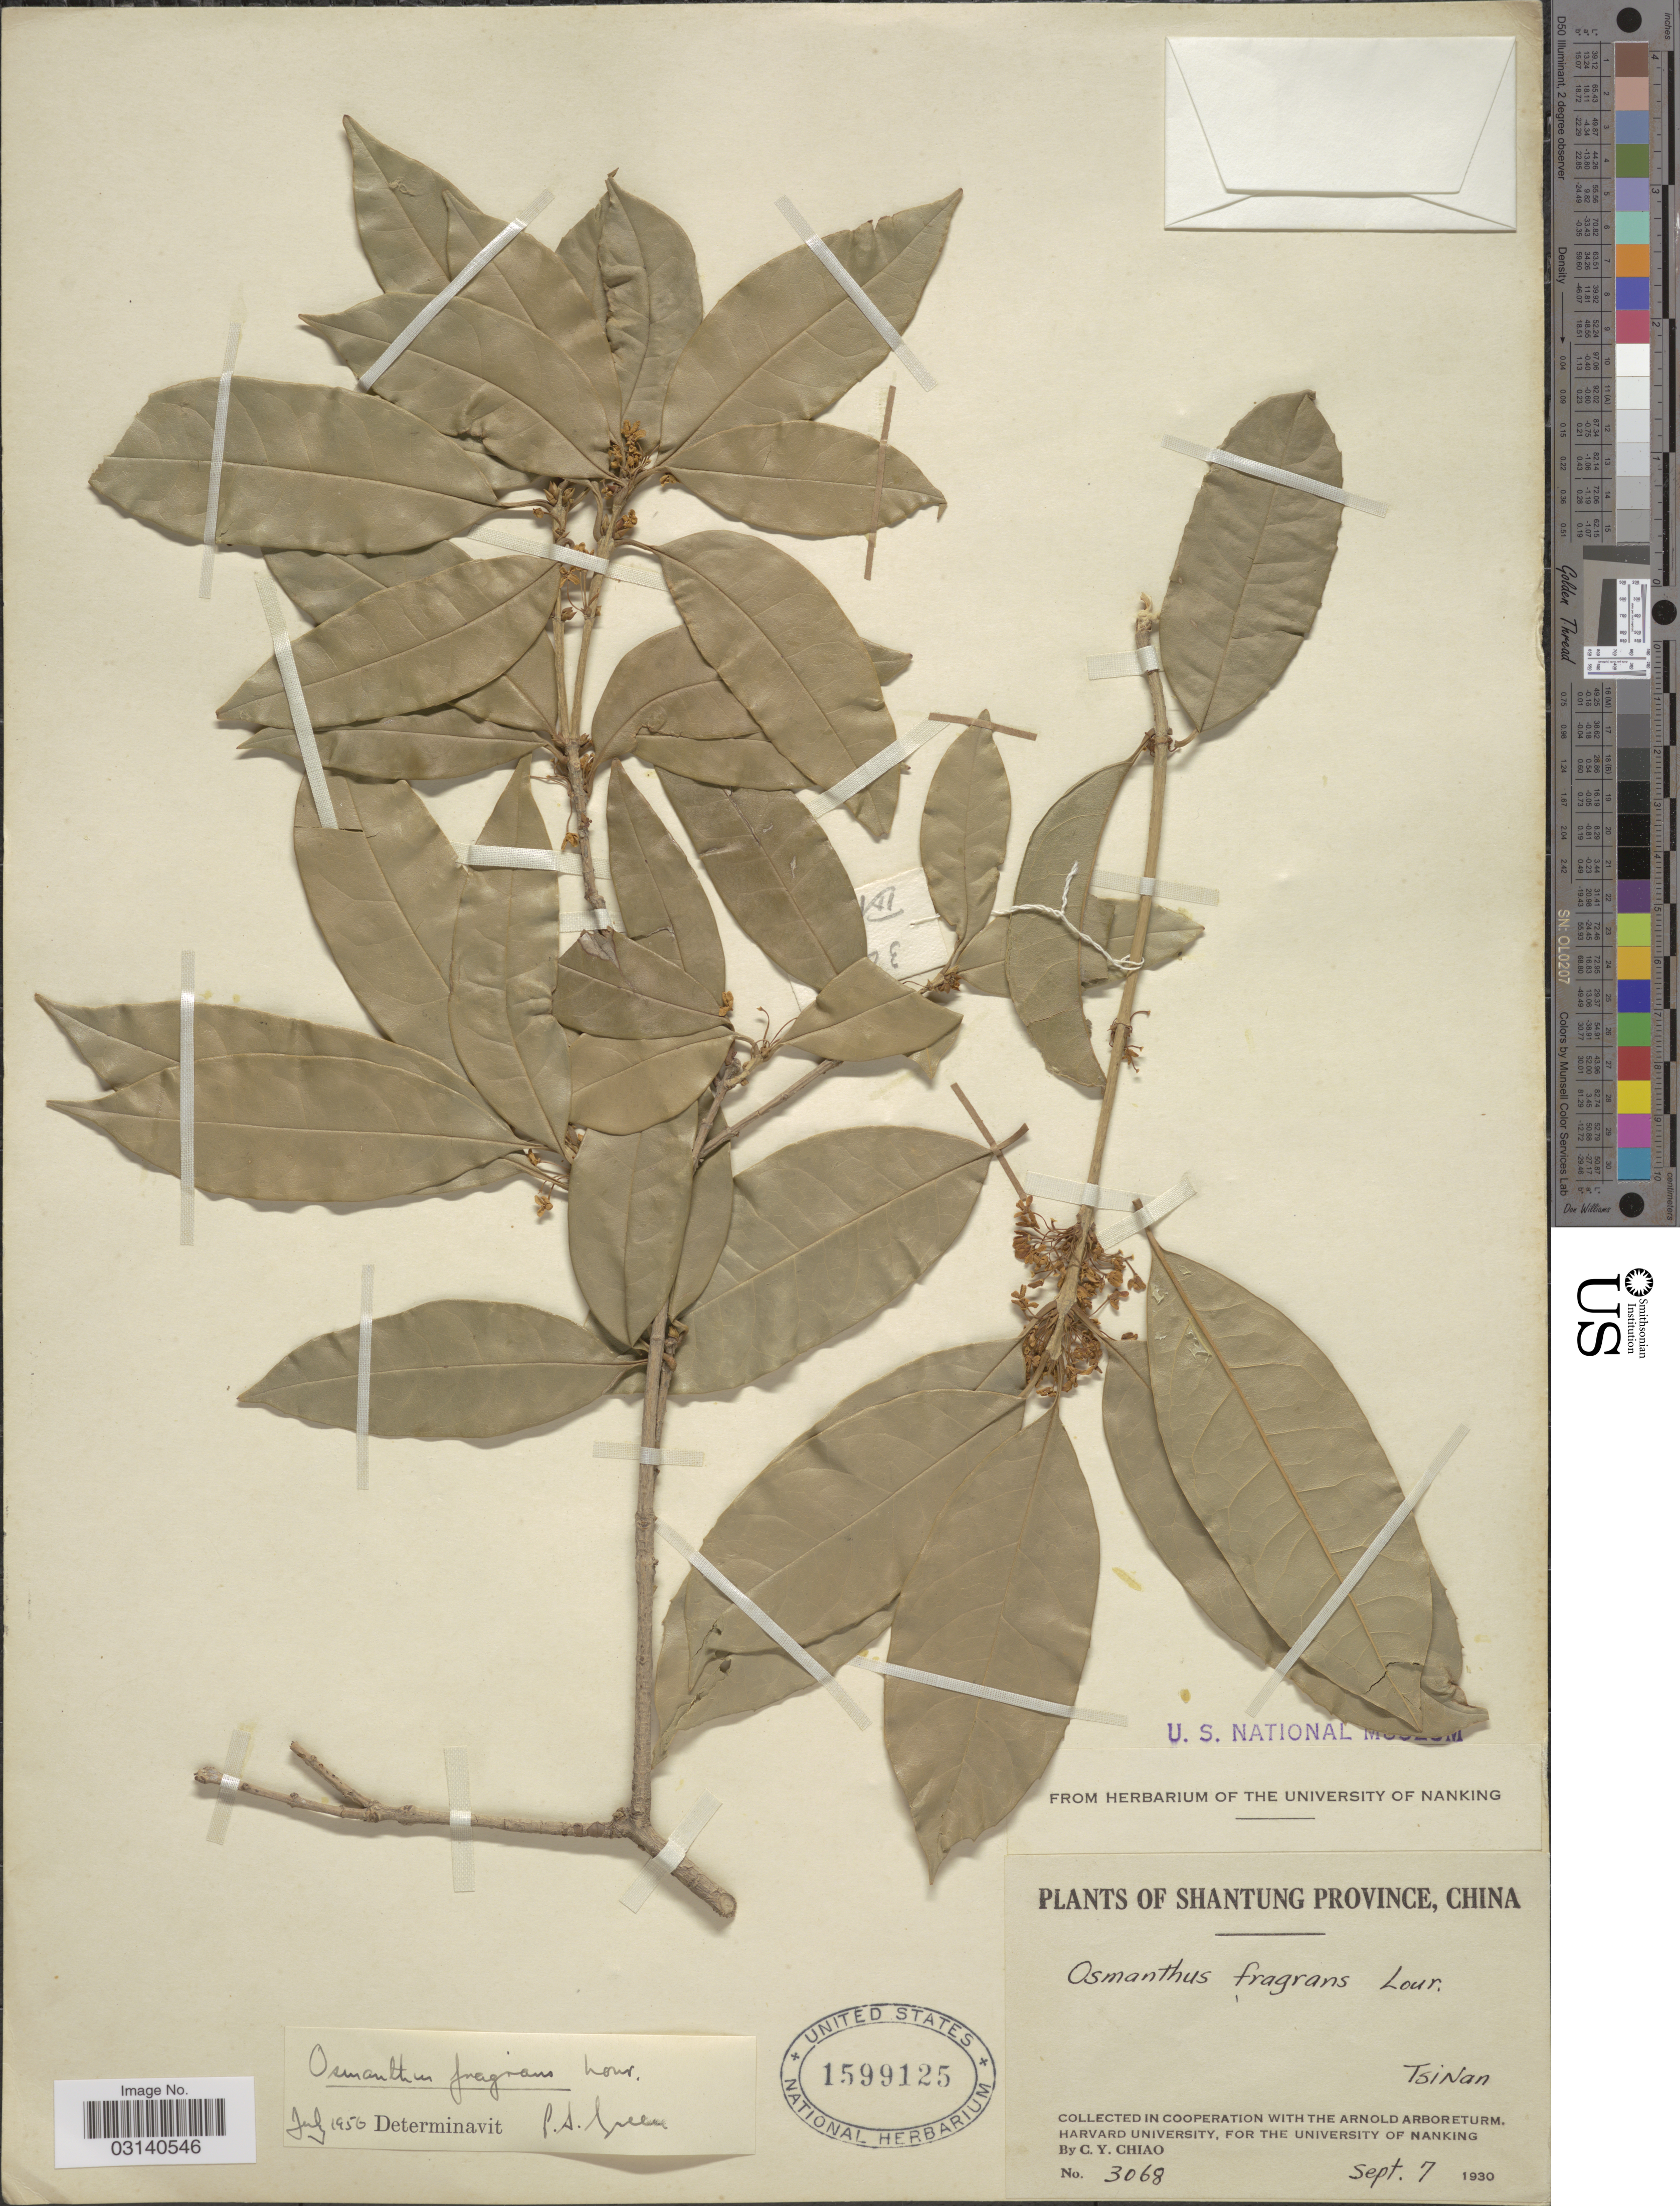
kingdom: Plantae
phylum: Tracheophyta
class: Magnoliopsida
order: Lamiales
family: Oleaceae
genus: Osmanthus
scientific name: Osmanthus fragrans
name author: Lour.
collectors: C. Y. Chiao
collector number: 3068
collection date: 1930-09-07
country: China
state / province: Shandong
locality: Shantung Province, China, Tsinan.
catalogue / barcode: US 1599125